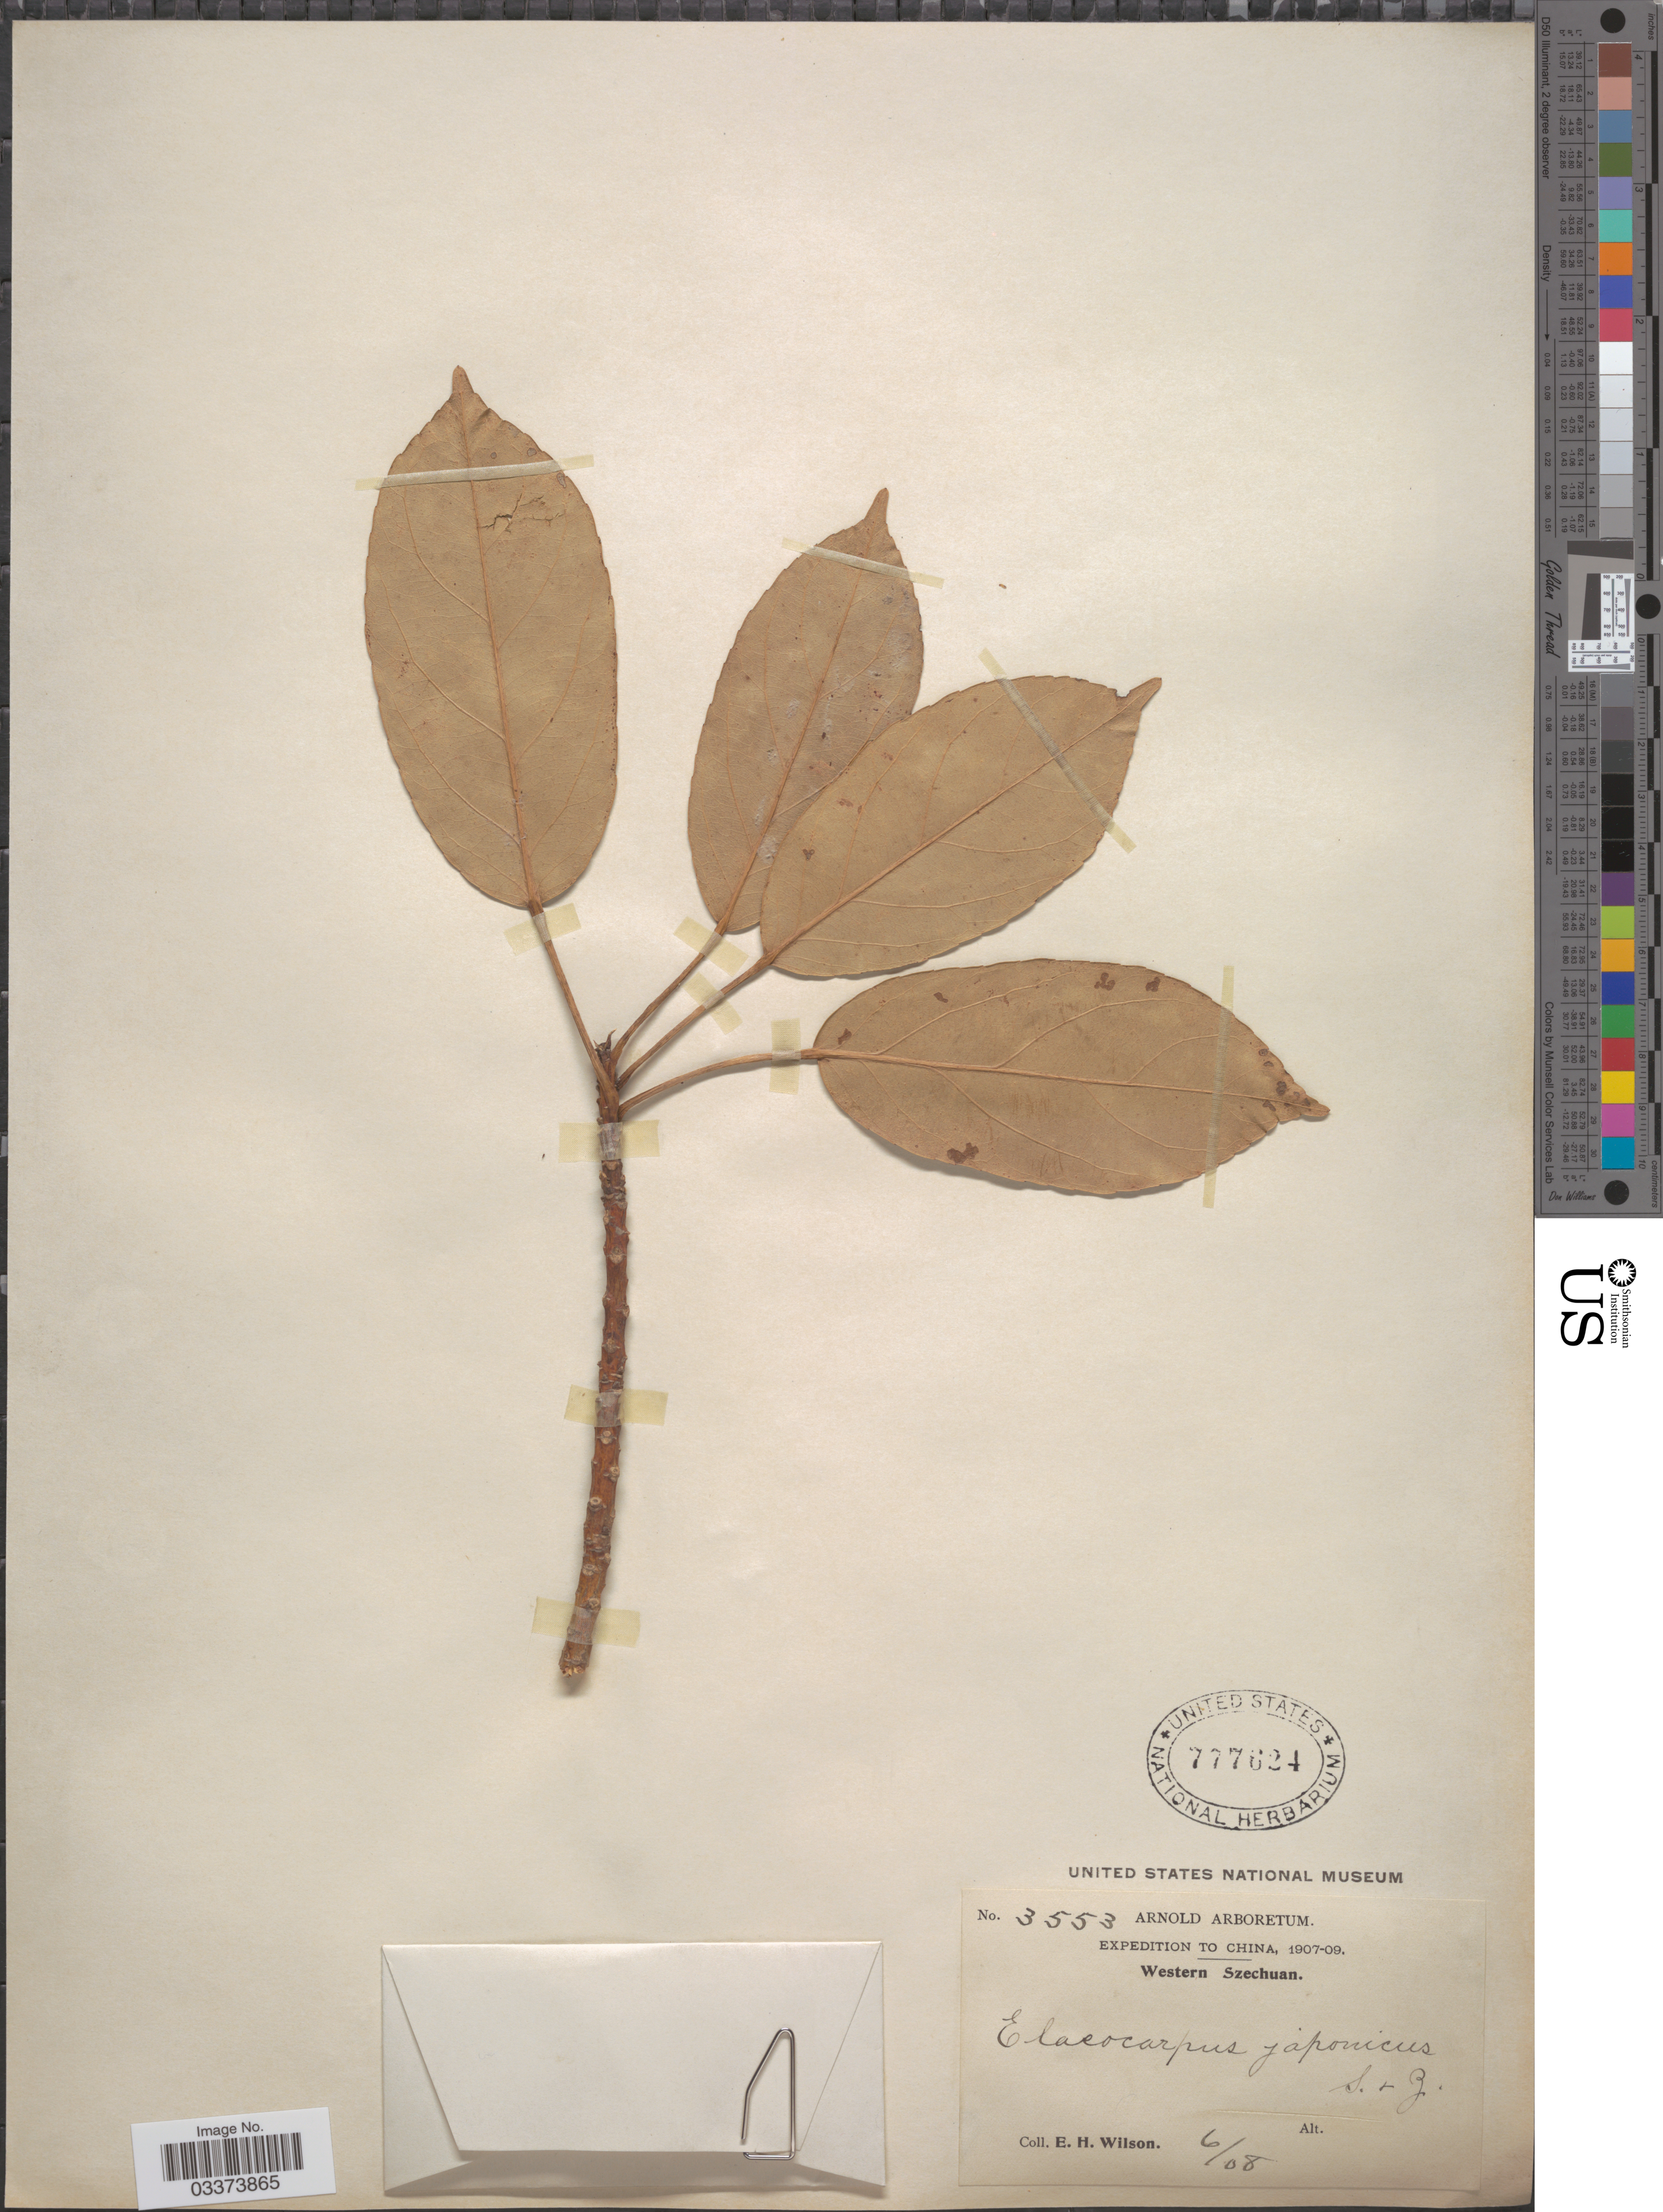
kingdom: Plantae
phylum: Tracheophyta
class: Magnoliopsida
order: Oxalidales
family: Elaeocarpaceae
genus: Elaeocarpus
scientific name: Elaeocarpus japonicus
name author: Siebold & Zucc.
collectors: E. Wilson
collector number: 3553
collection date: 1908-06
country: China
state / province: Sichuan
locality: Western Szechuan.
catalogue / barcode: US 777624